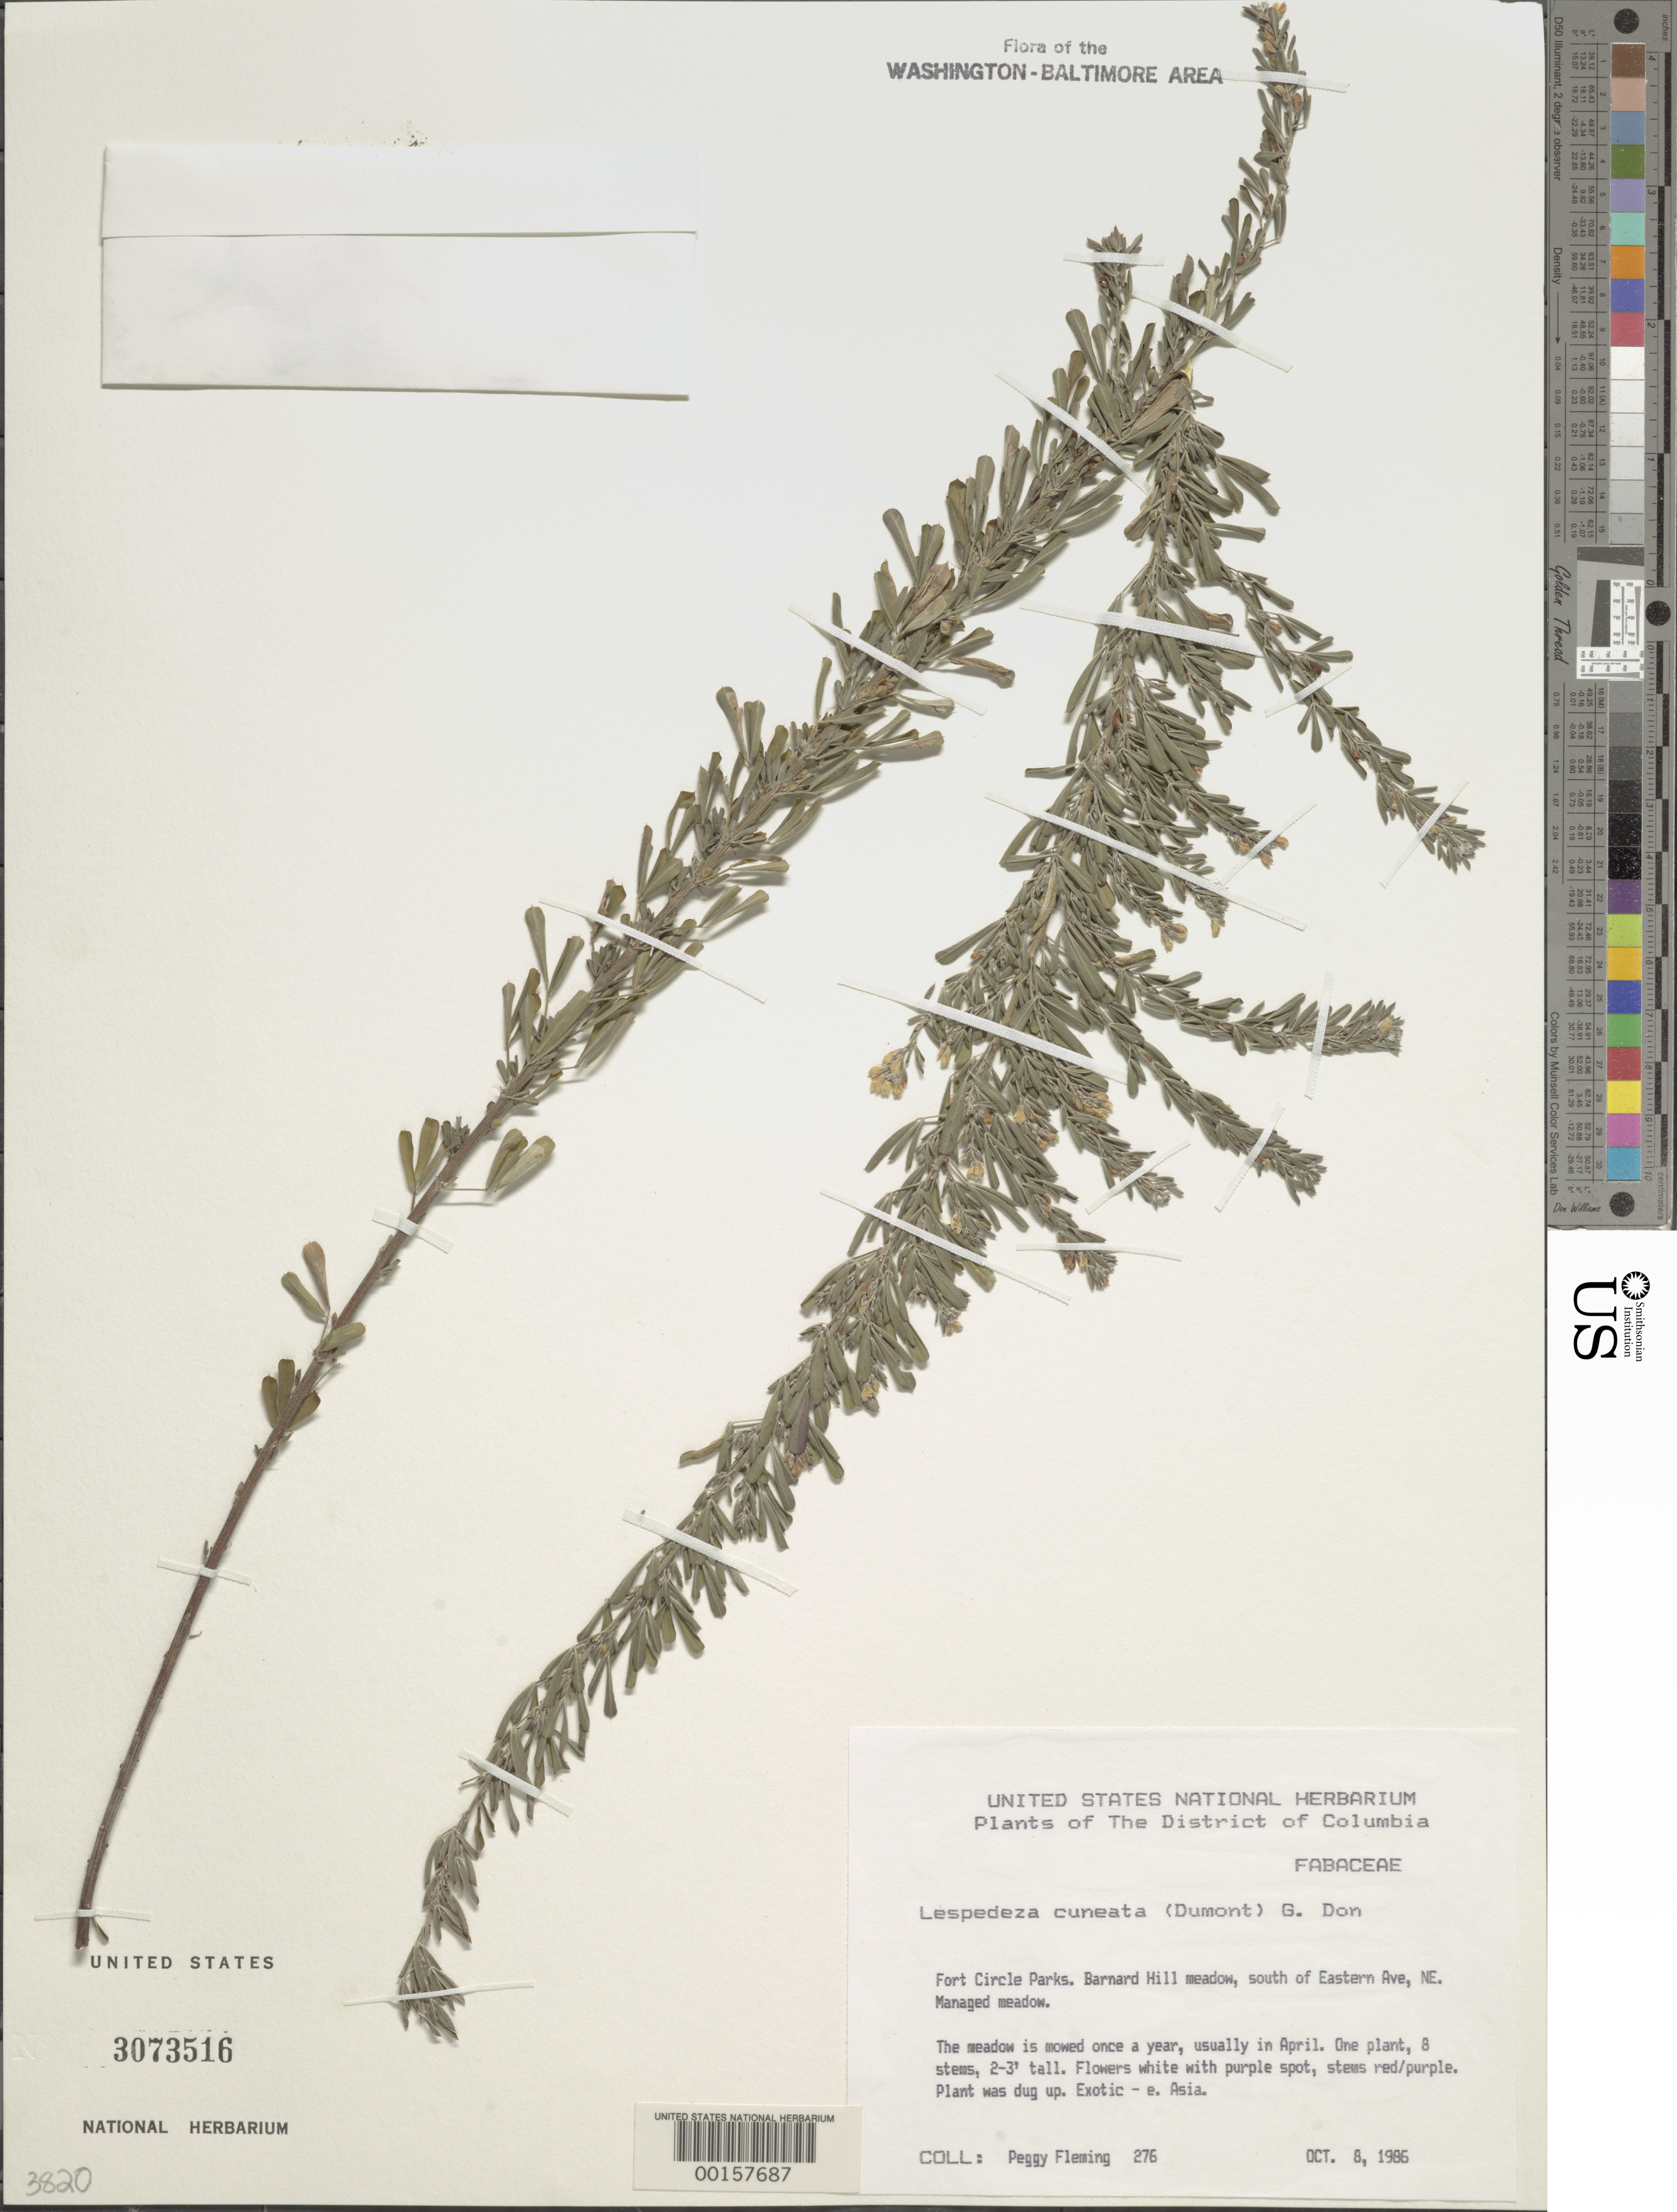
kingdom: Plantae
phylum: Tracheophyta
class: Magnoliopsida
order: Fabales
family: Fabaceae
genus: Lespedeza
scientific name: Lespedeza cuneata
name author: (Dum. Cours.) G. Don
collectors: P. Fleming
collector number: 276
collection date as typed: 08 Oct 1986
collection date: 1986-10-08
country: United States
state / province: District of Columbia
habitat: Managed meadow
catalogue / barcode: US 3073516